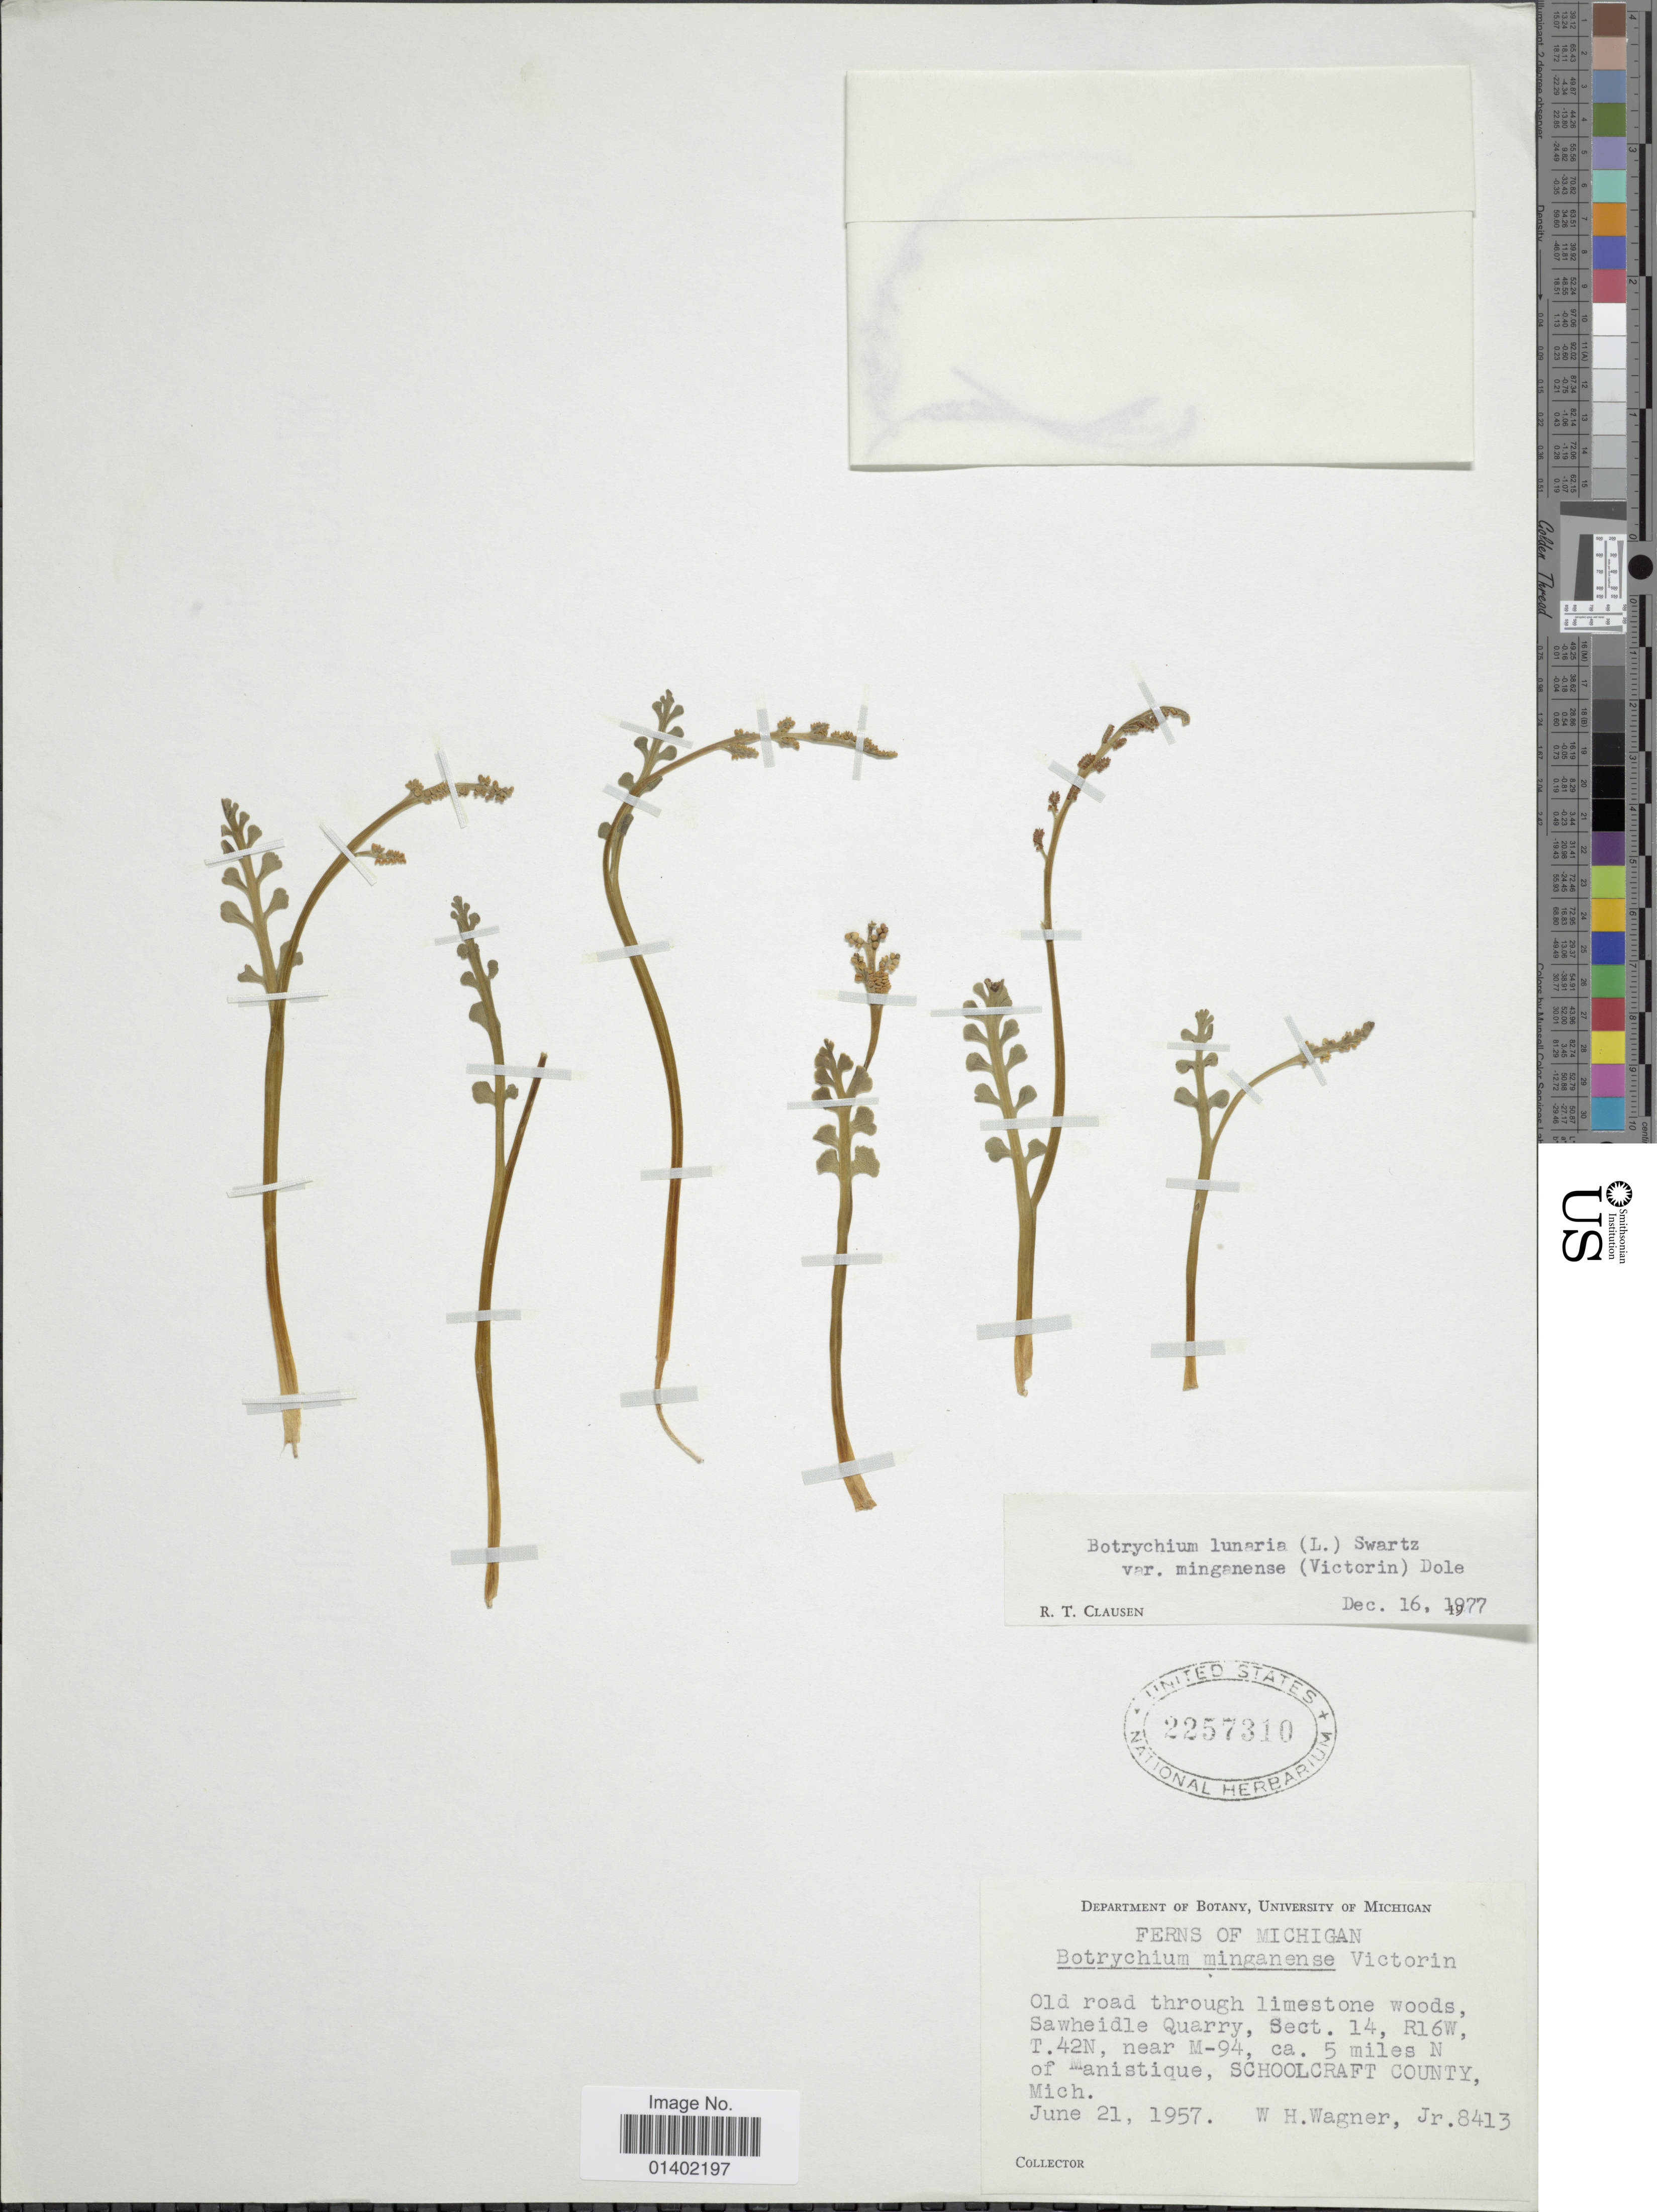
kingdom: Plantae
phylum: Tracheophyta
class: Polypodiopsida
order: Ophioglossales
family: Ophioglossaceae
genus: Botrychium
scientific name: Botrychium minganense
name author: Vict.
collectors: W. H. Wagner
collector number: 8413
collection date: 1957-07-21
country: United States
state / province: Michigan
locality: Ferns of Michigan, Old road through limestone woods, Sawheidle Quarry, Sect.14, R16W, T.42N, near M-94, ca. 5 miles N of Manistique, Schoolcraft County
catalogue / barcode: US 2257310